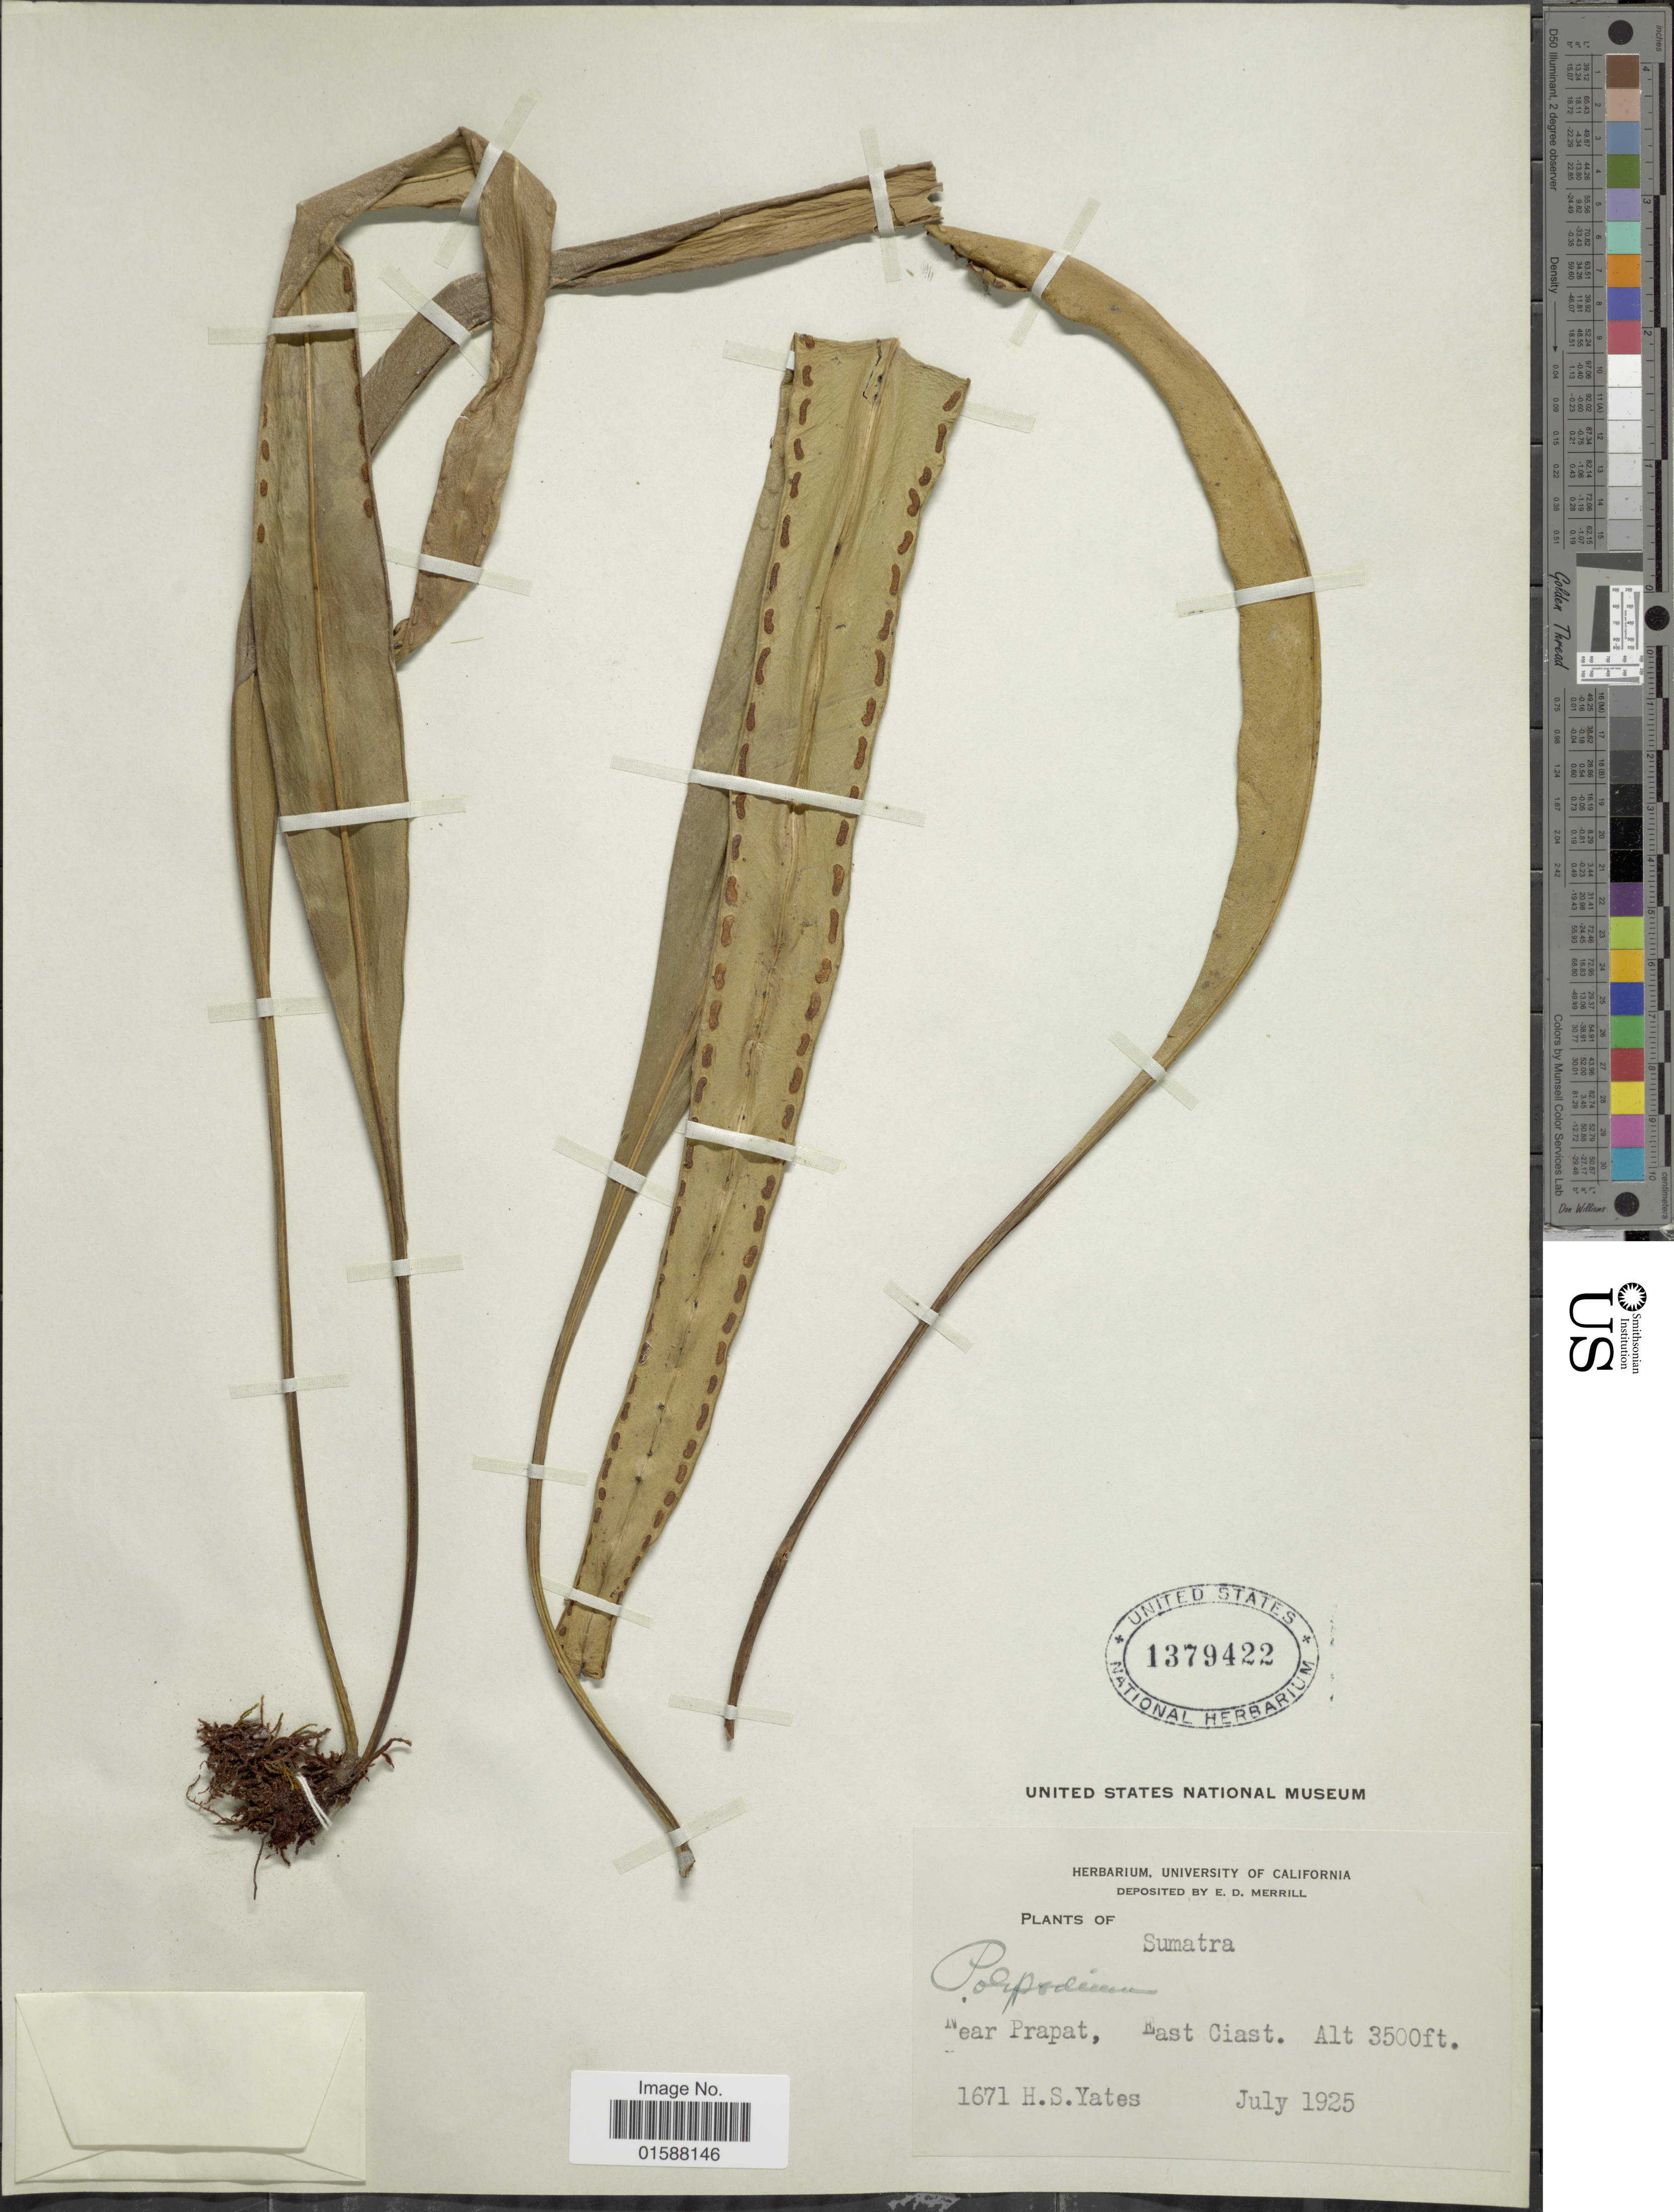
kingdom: Plantae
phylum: Tracheophyta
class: Polypodiopsida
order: Polypodiales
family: Polypodiaceae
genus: Lepisorus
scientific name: Lepisorus longifolius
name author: (Blume) Holttum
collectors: H. S. Yates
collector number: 1671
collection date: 1925-07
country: Indonesia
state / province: Sumatra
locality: Near Prapat, East Ciast.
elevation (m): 1067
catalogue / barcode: US 1379422